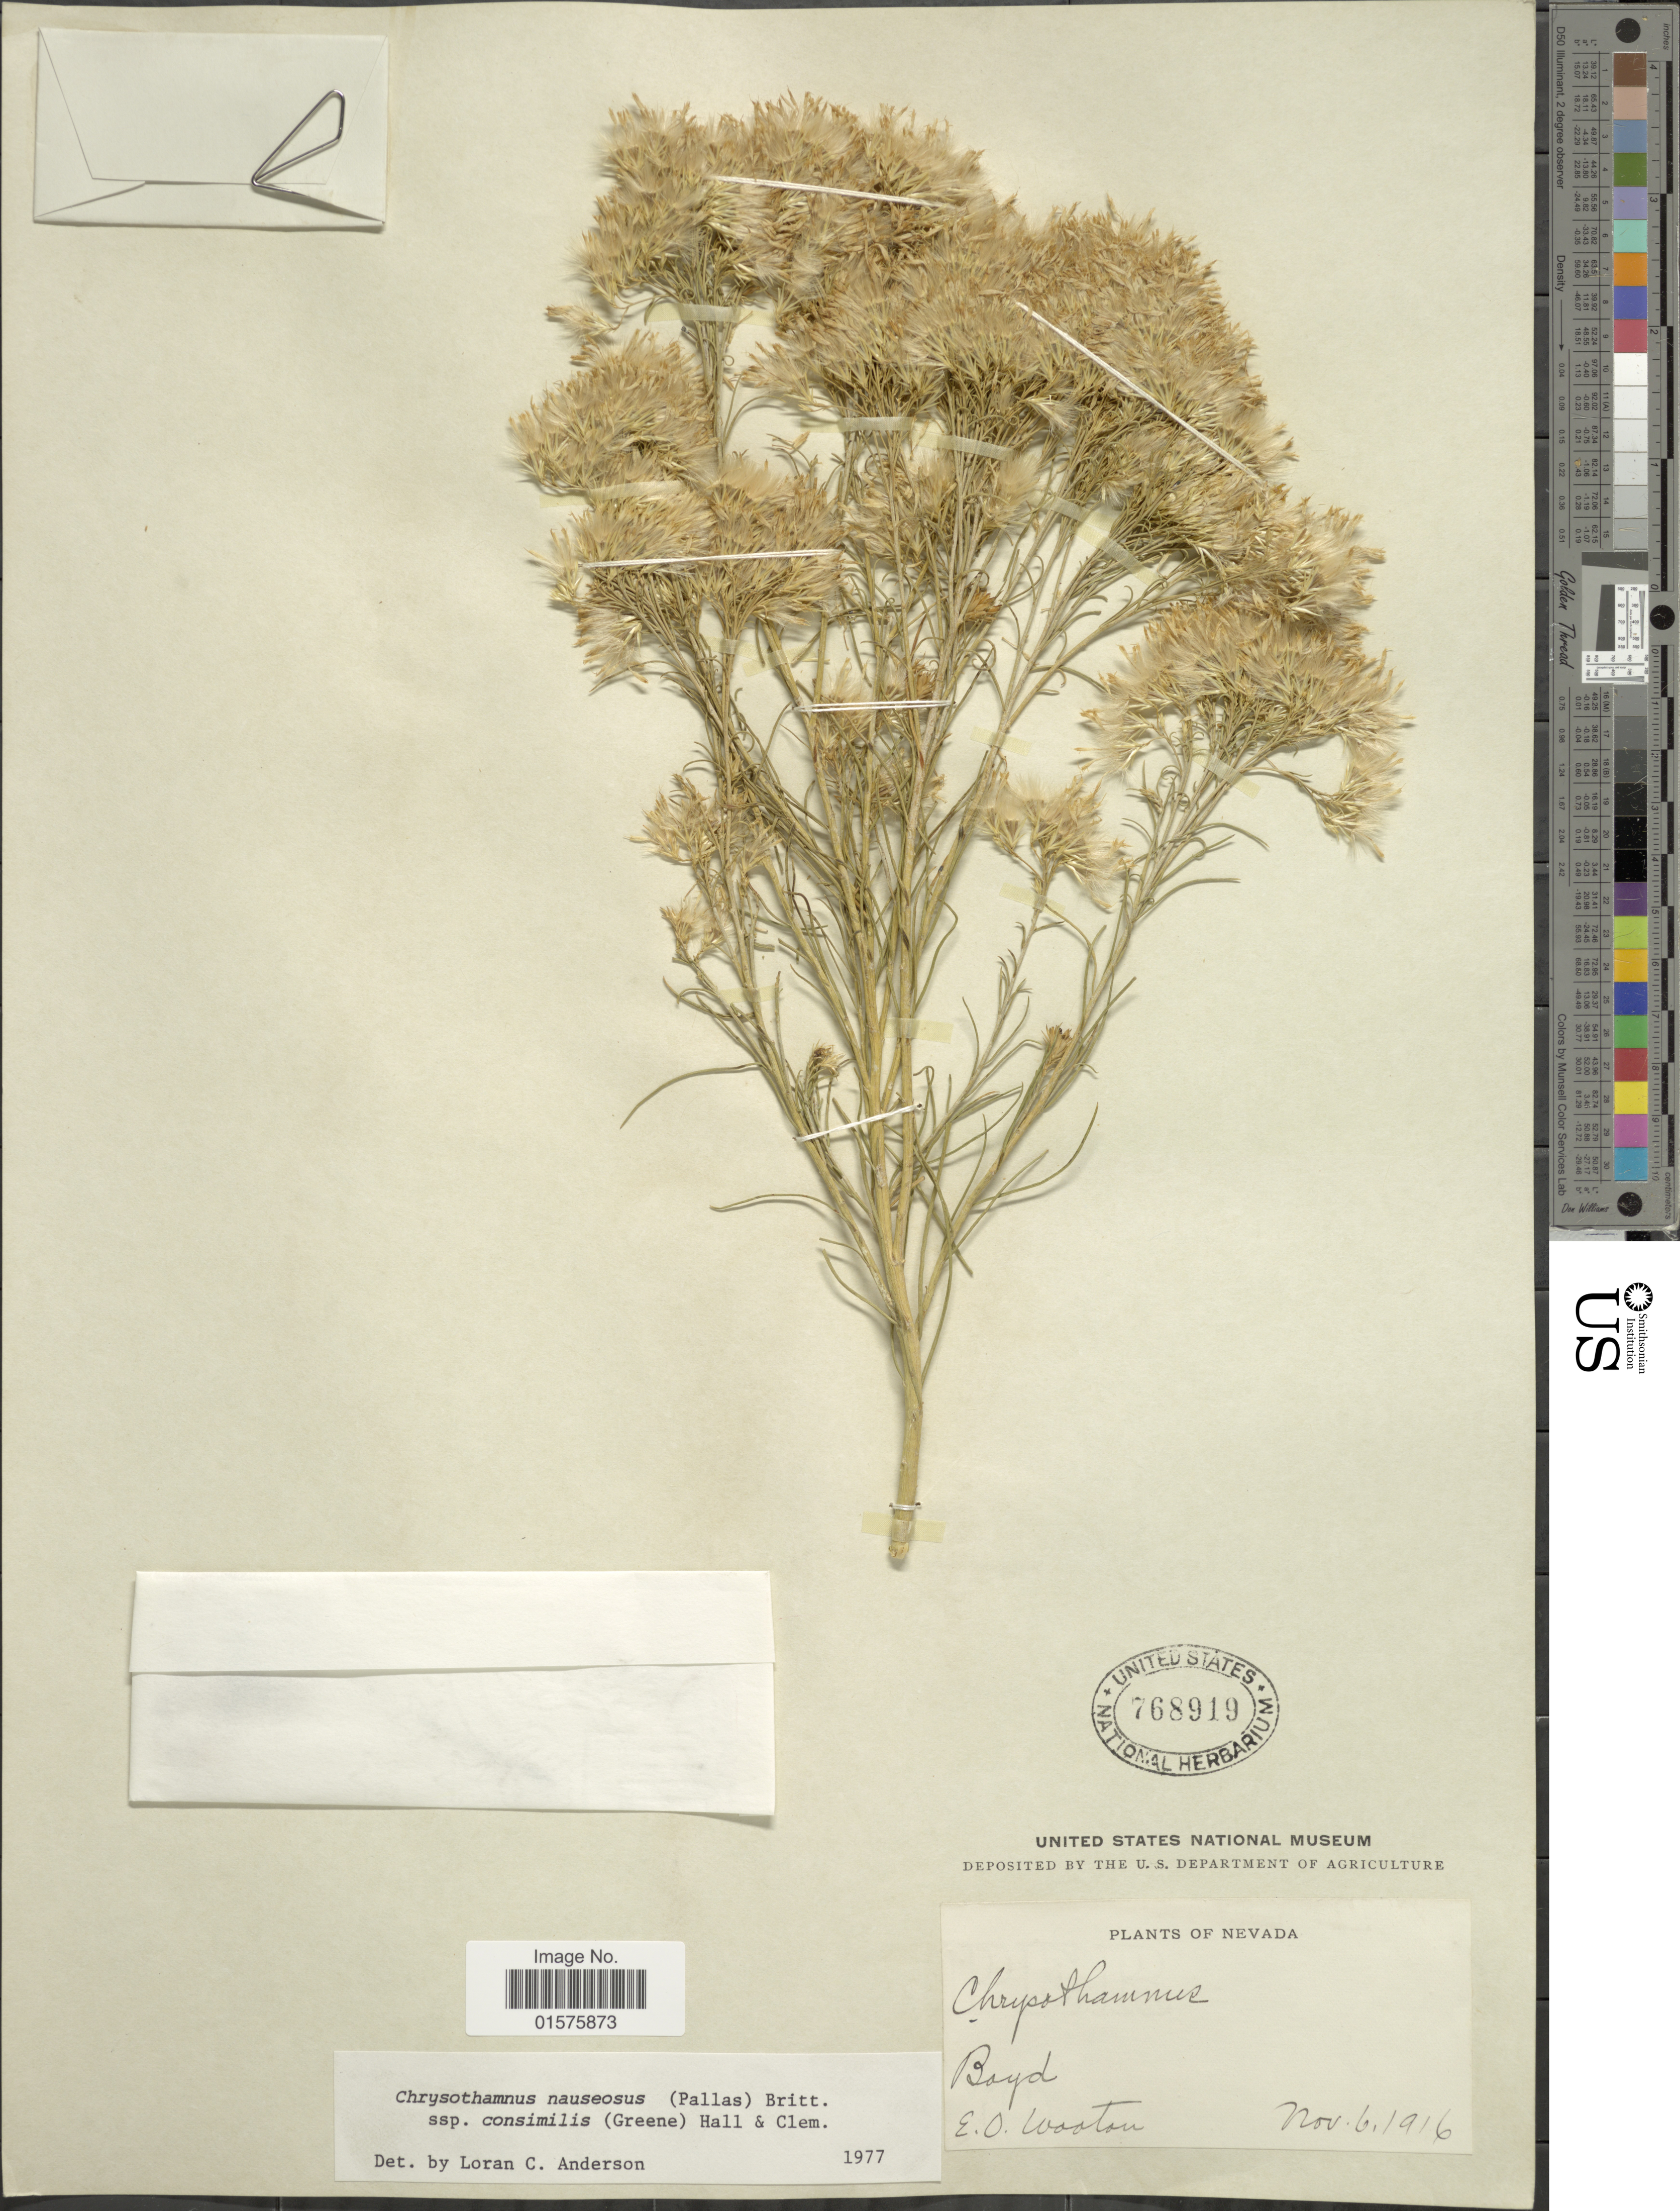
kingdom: Plantae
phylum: Tracheophyta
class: Magnoliopsida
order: Asterales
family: Asteraceae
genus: Ericameria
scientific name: Ericameria nauseosa var. oreophila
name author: (A. Nelson) G.L. Nesom & G.I. Baird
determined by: Urbatsch, Lowell E., Curator (LSU), Louisiana State University (UNITED STATES)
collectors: E. O. Wooton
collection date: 1916-11-06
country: United States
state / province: Nevada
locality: Boyd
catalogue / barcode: US 768919